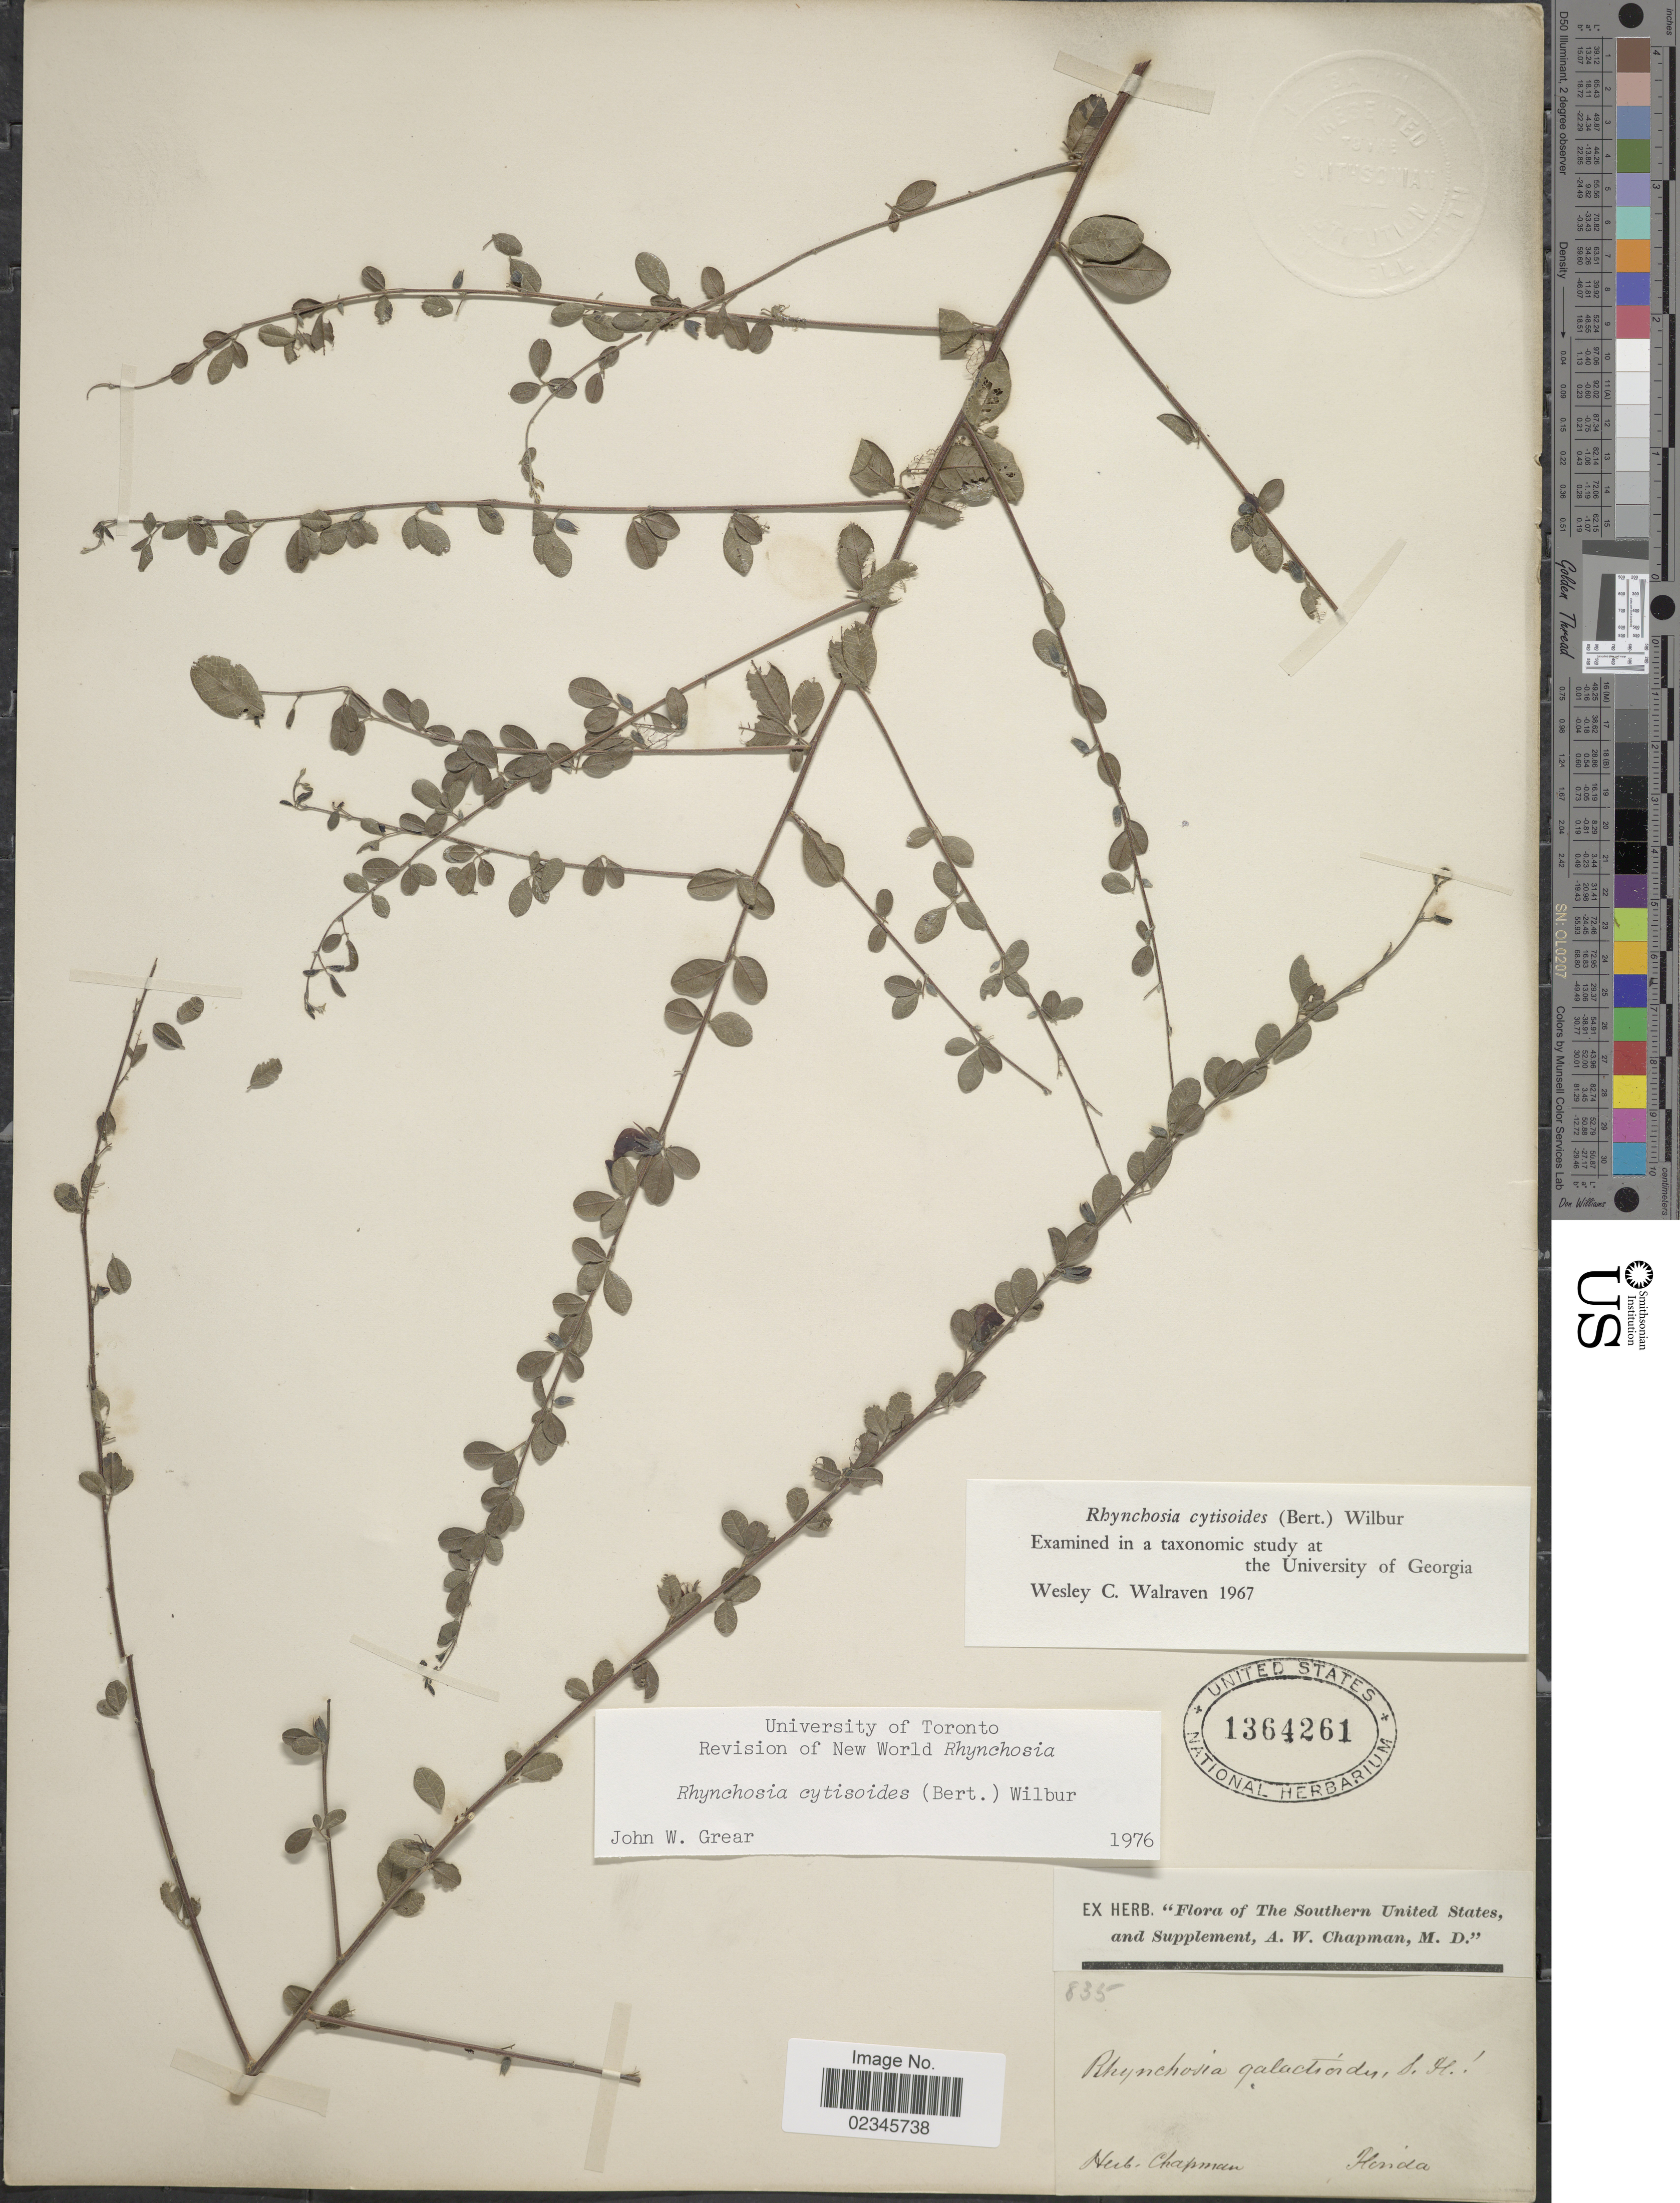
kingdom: Plantae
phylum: Tracheophyta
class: Magnoliopsida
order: Fabales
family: Fabaceae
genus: Rhynchosia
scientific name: Rhynchosia cytisoides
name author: (Bertol.) Wilbur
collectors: ex herb. Chapman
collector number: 835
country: United States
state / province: Florida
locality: Southern United States.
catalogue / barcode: US 1364261